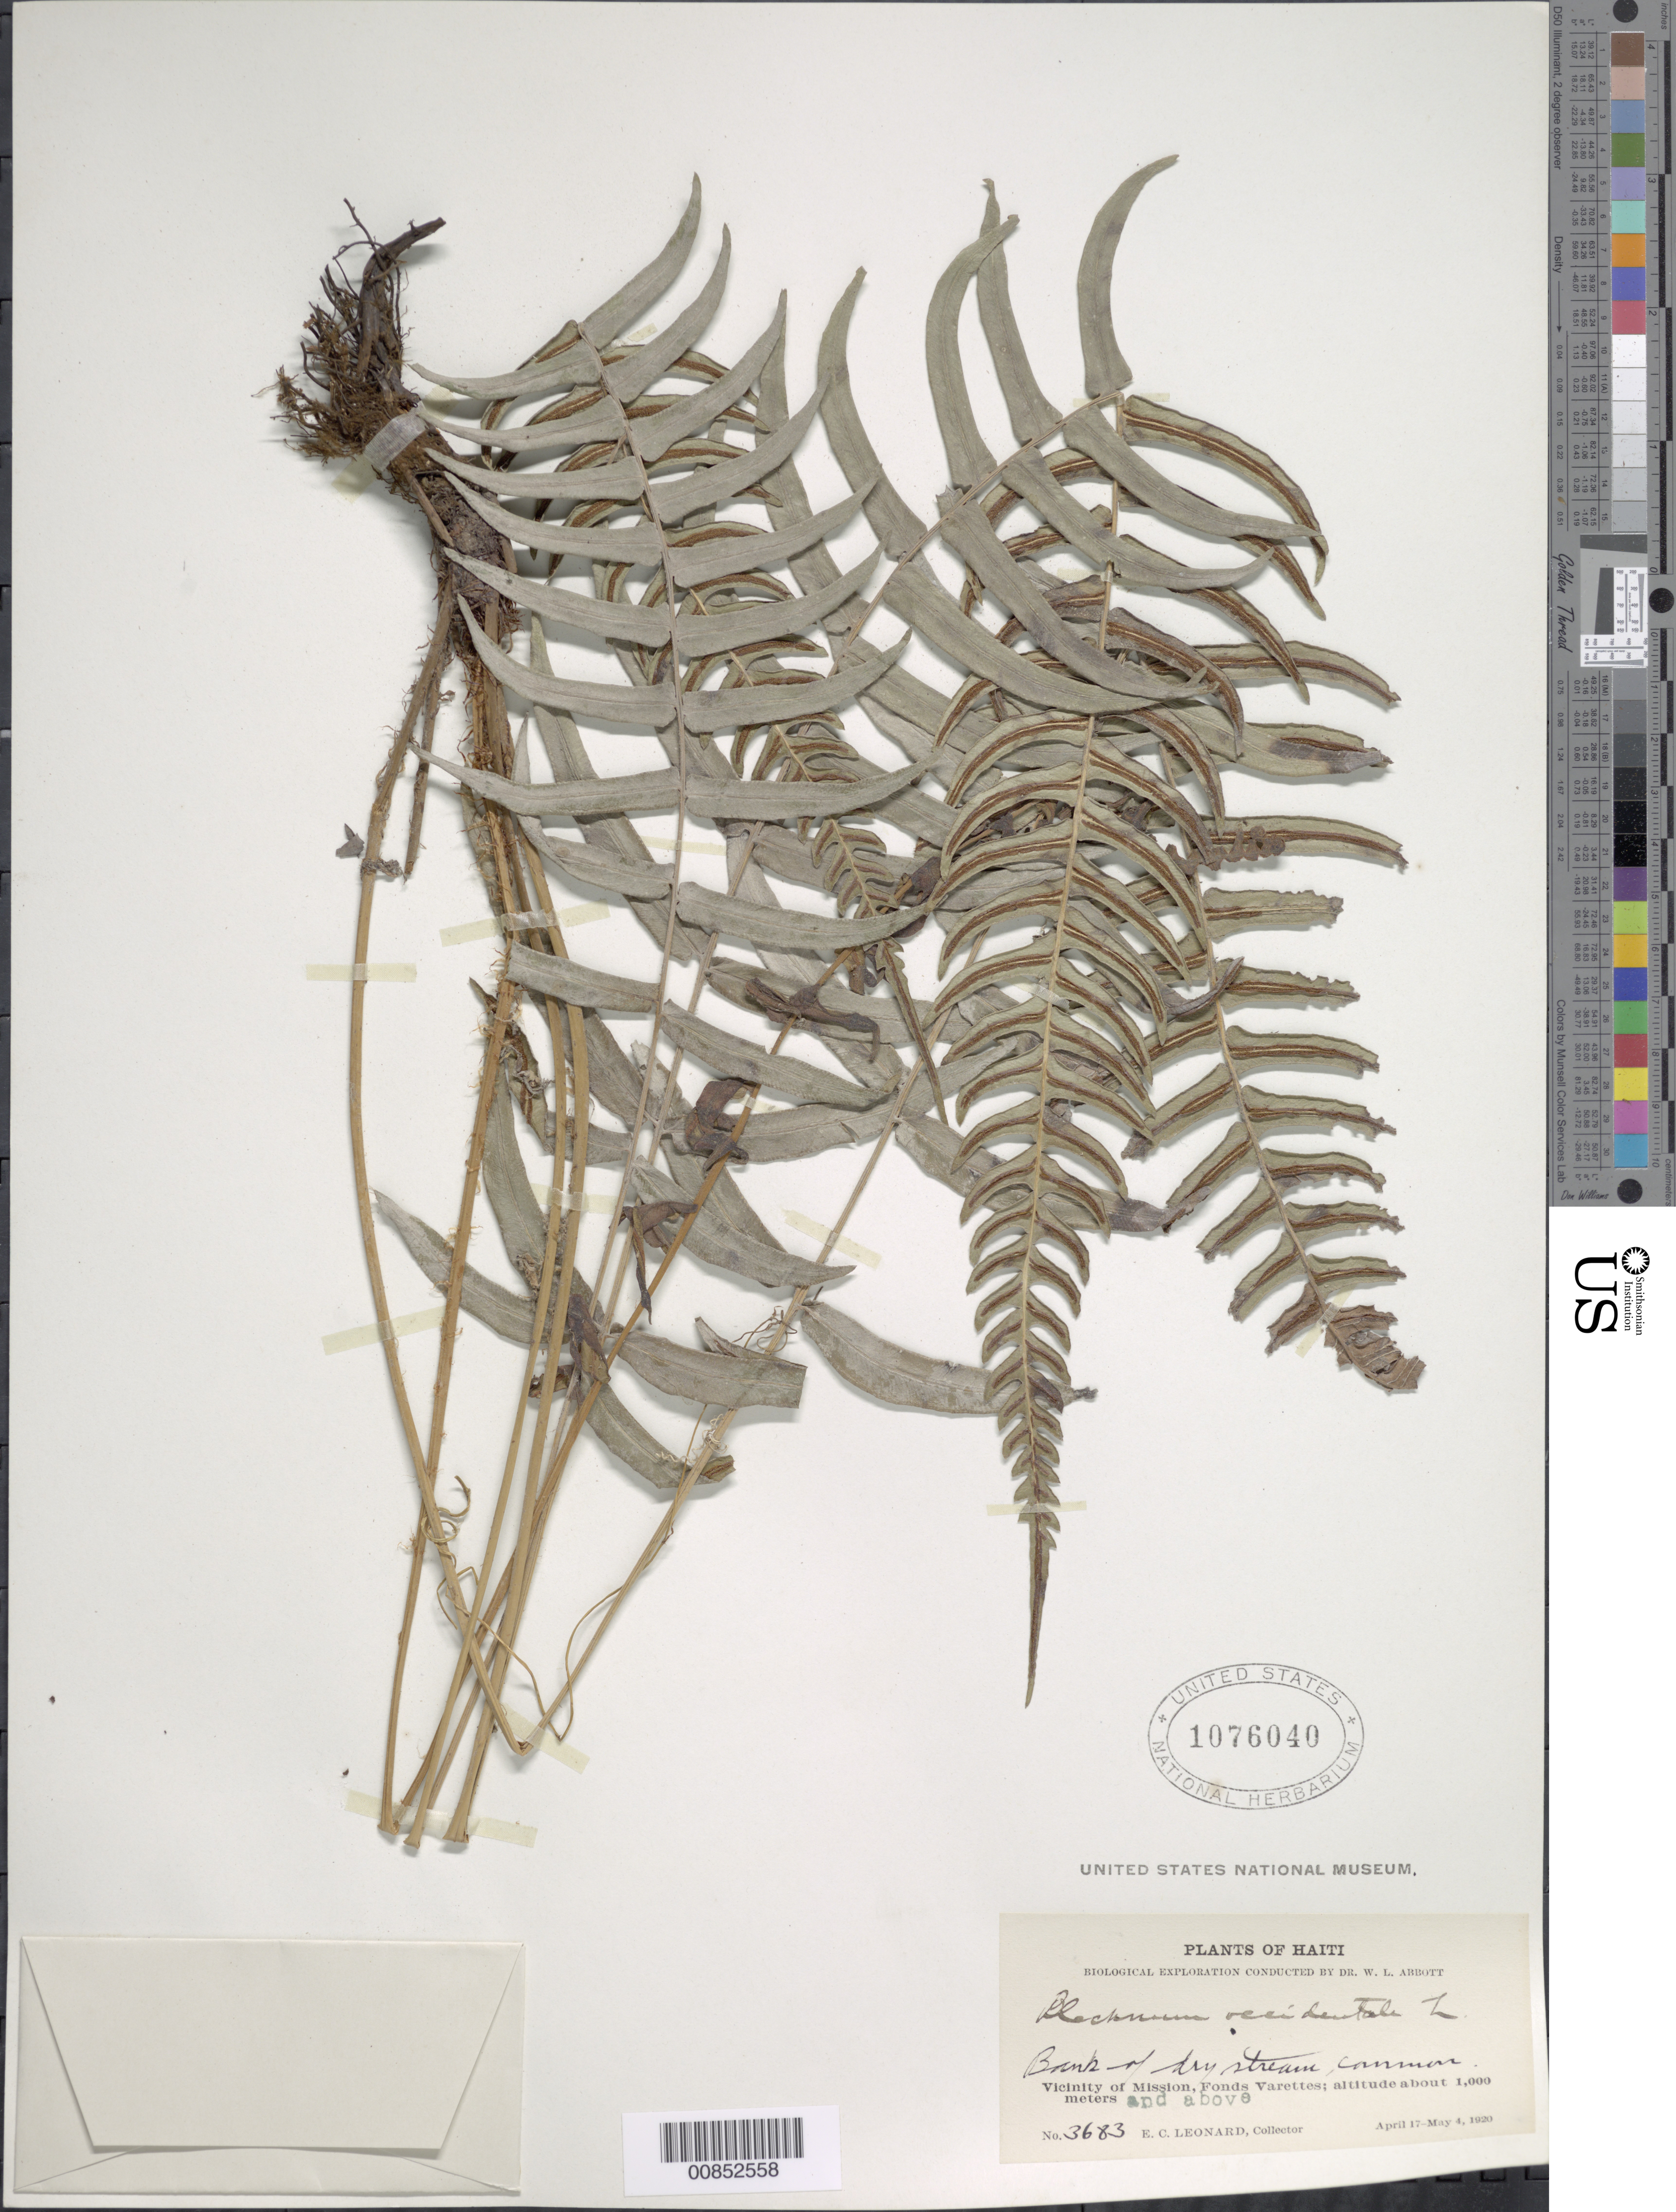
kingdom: Plantae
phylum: Tracheophyta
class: Polypodiopsida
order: Polypodiales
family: Blechnaceae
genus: Blechnum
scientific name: Blechnum glandulosum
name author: Link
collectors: E. C. Leonard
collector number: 3683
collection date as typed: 17 Apr 1920 to 04 May 1920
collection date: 1920-04-17/1920-05-04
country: Haiti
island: Hispaniola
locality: Fonds Varettes, vicinity Mission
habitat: Bank of dry stream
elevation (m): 1000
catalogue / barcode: US 1076040